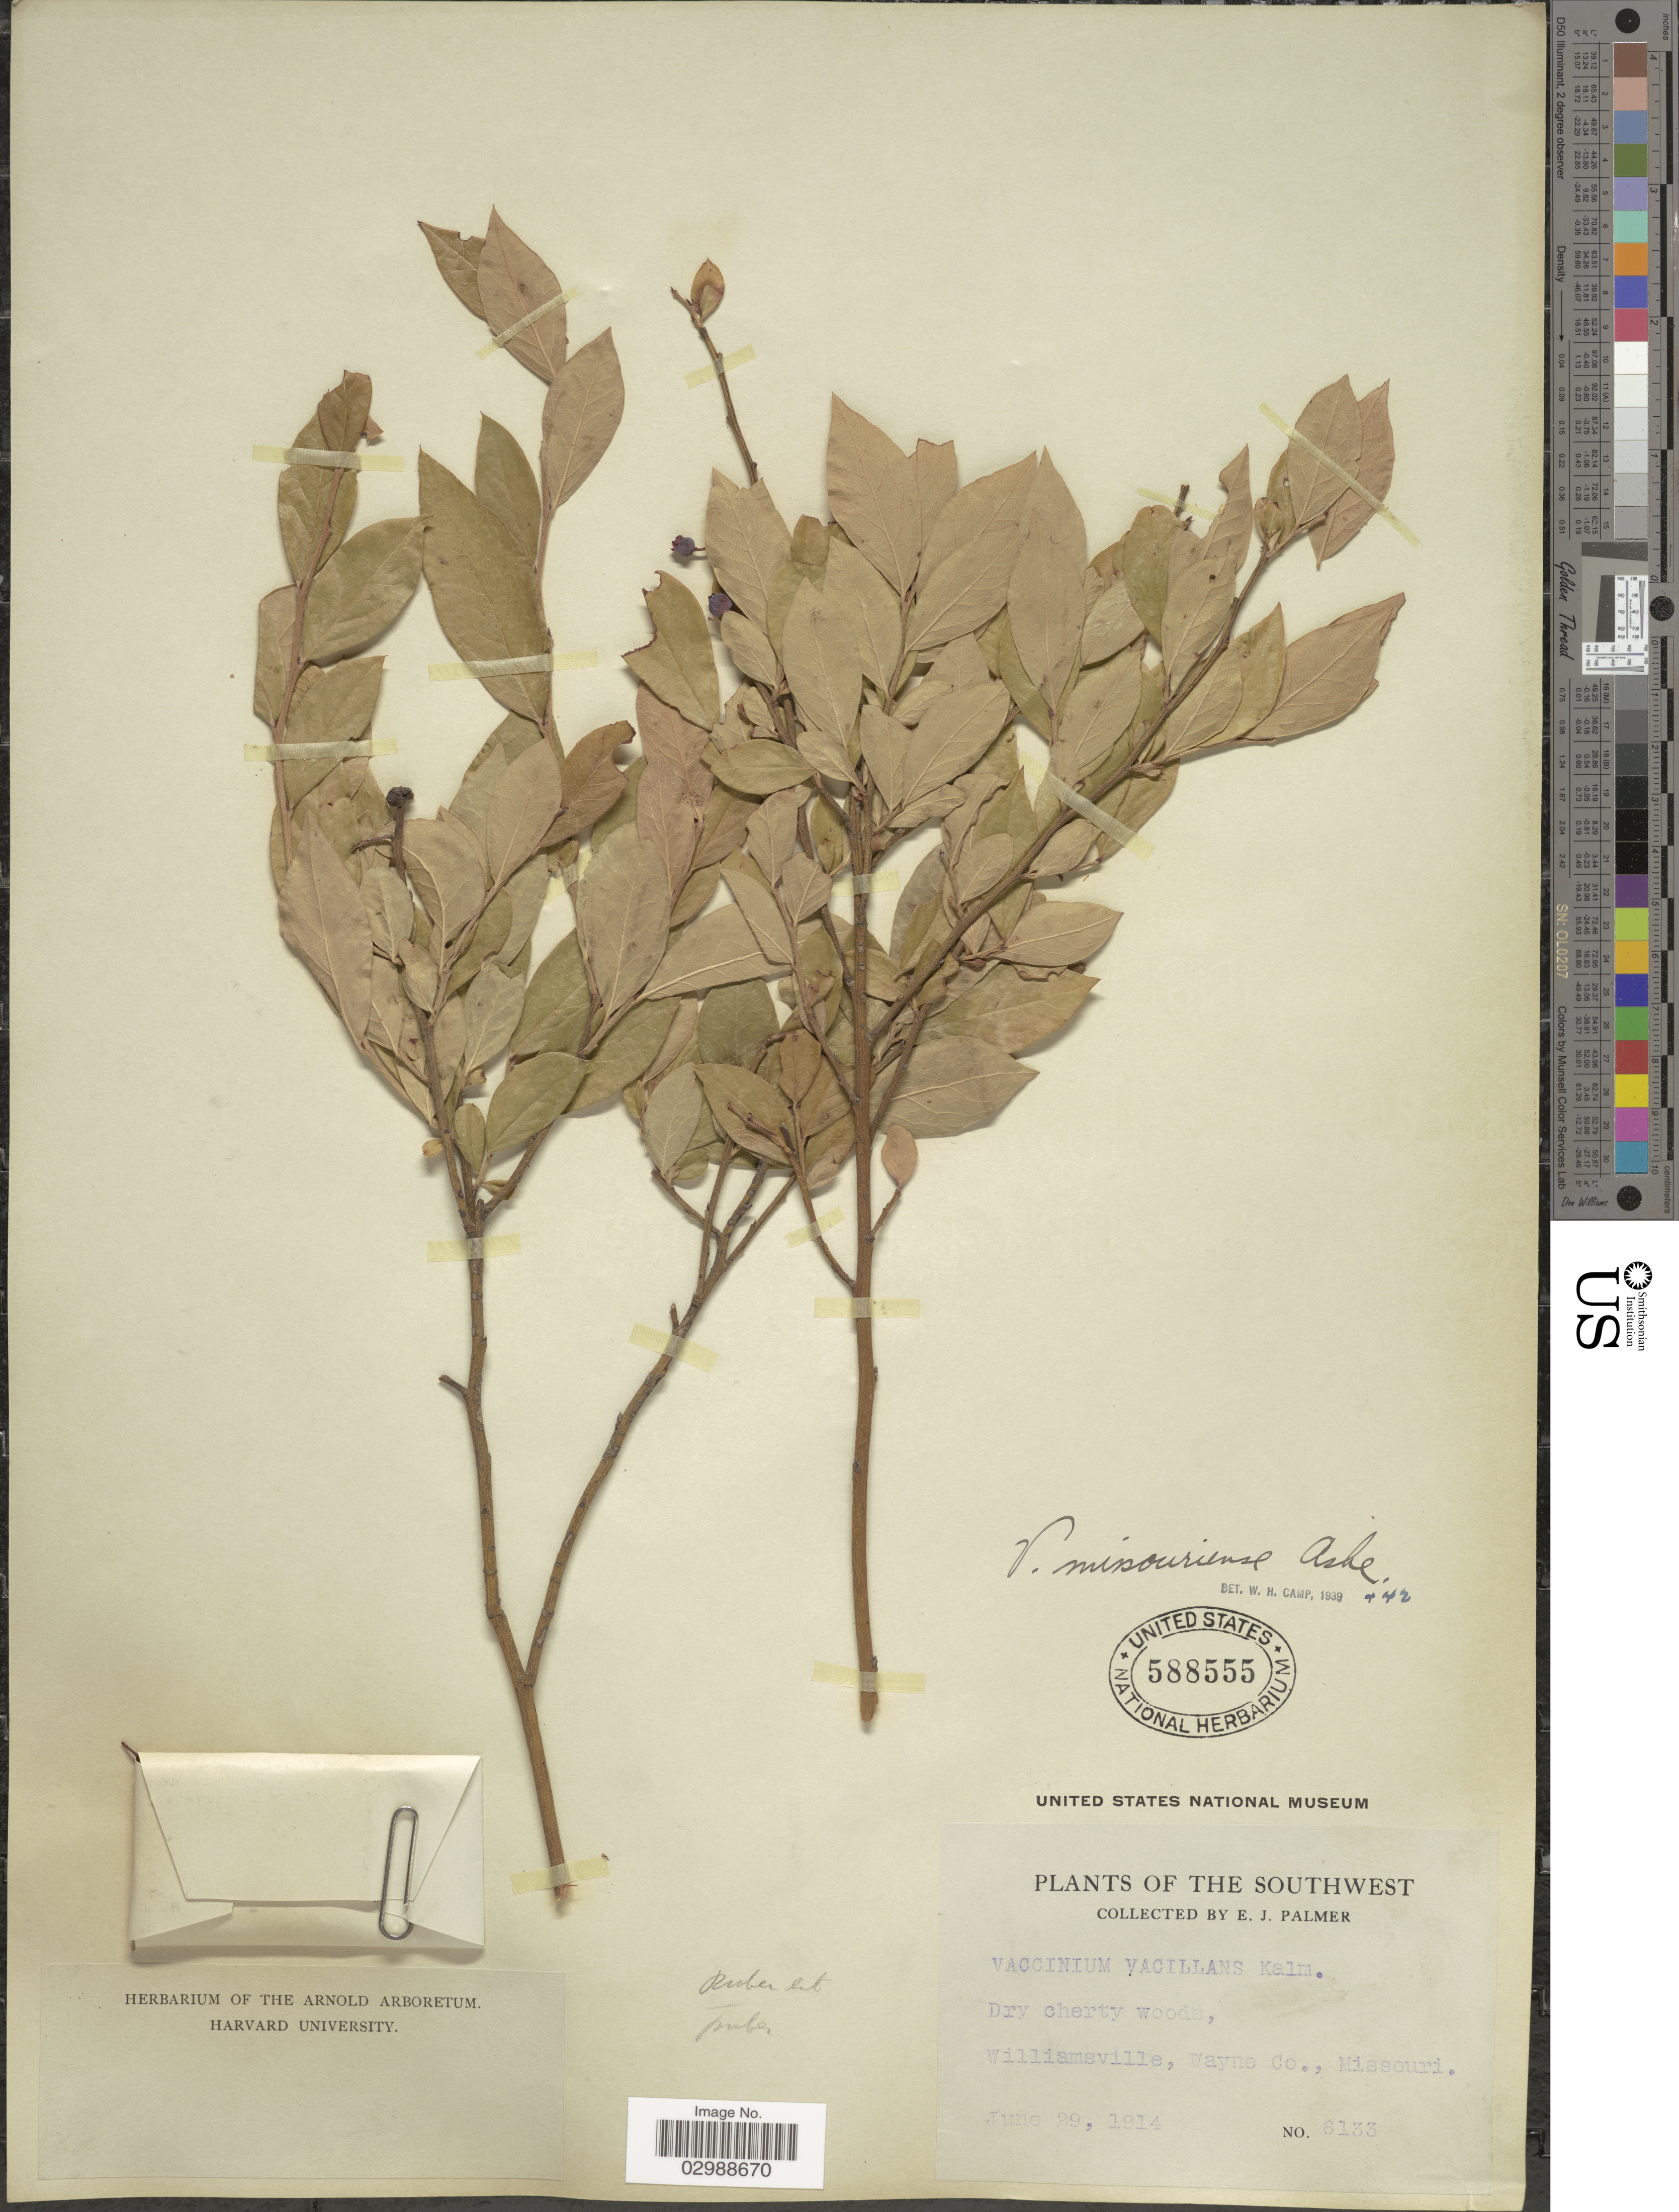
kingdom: Plantae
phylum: Tracheophyta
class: Magnoliopsida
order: Ericales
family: Ericaceae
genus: Vaccinium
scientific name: Vaccinium missouriense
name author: (Ashe) Ashe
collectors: E. J. Palmer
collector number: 6133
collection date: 1914-06-29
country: United States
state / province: Missouri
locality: Williamsville, Wayne Co.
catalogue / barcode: US 588555